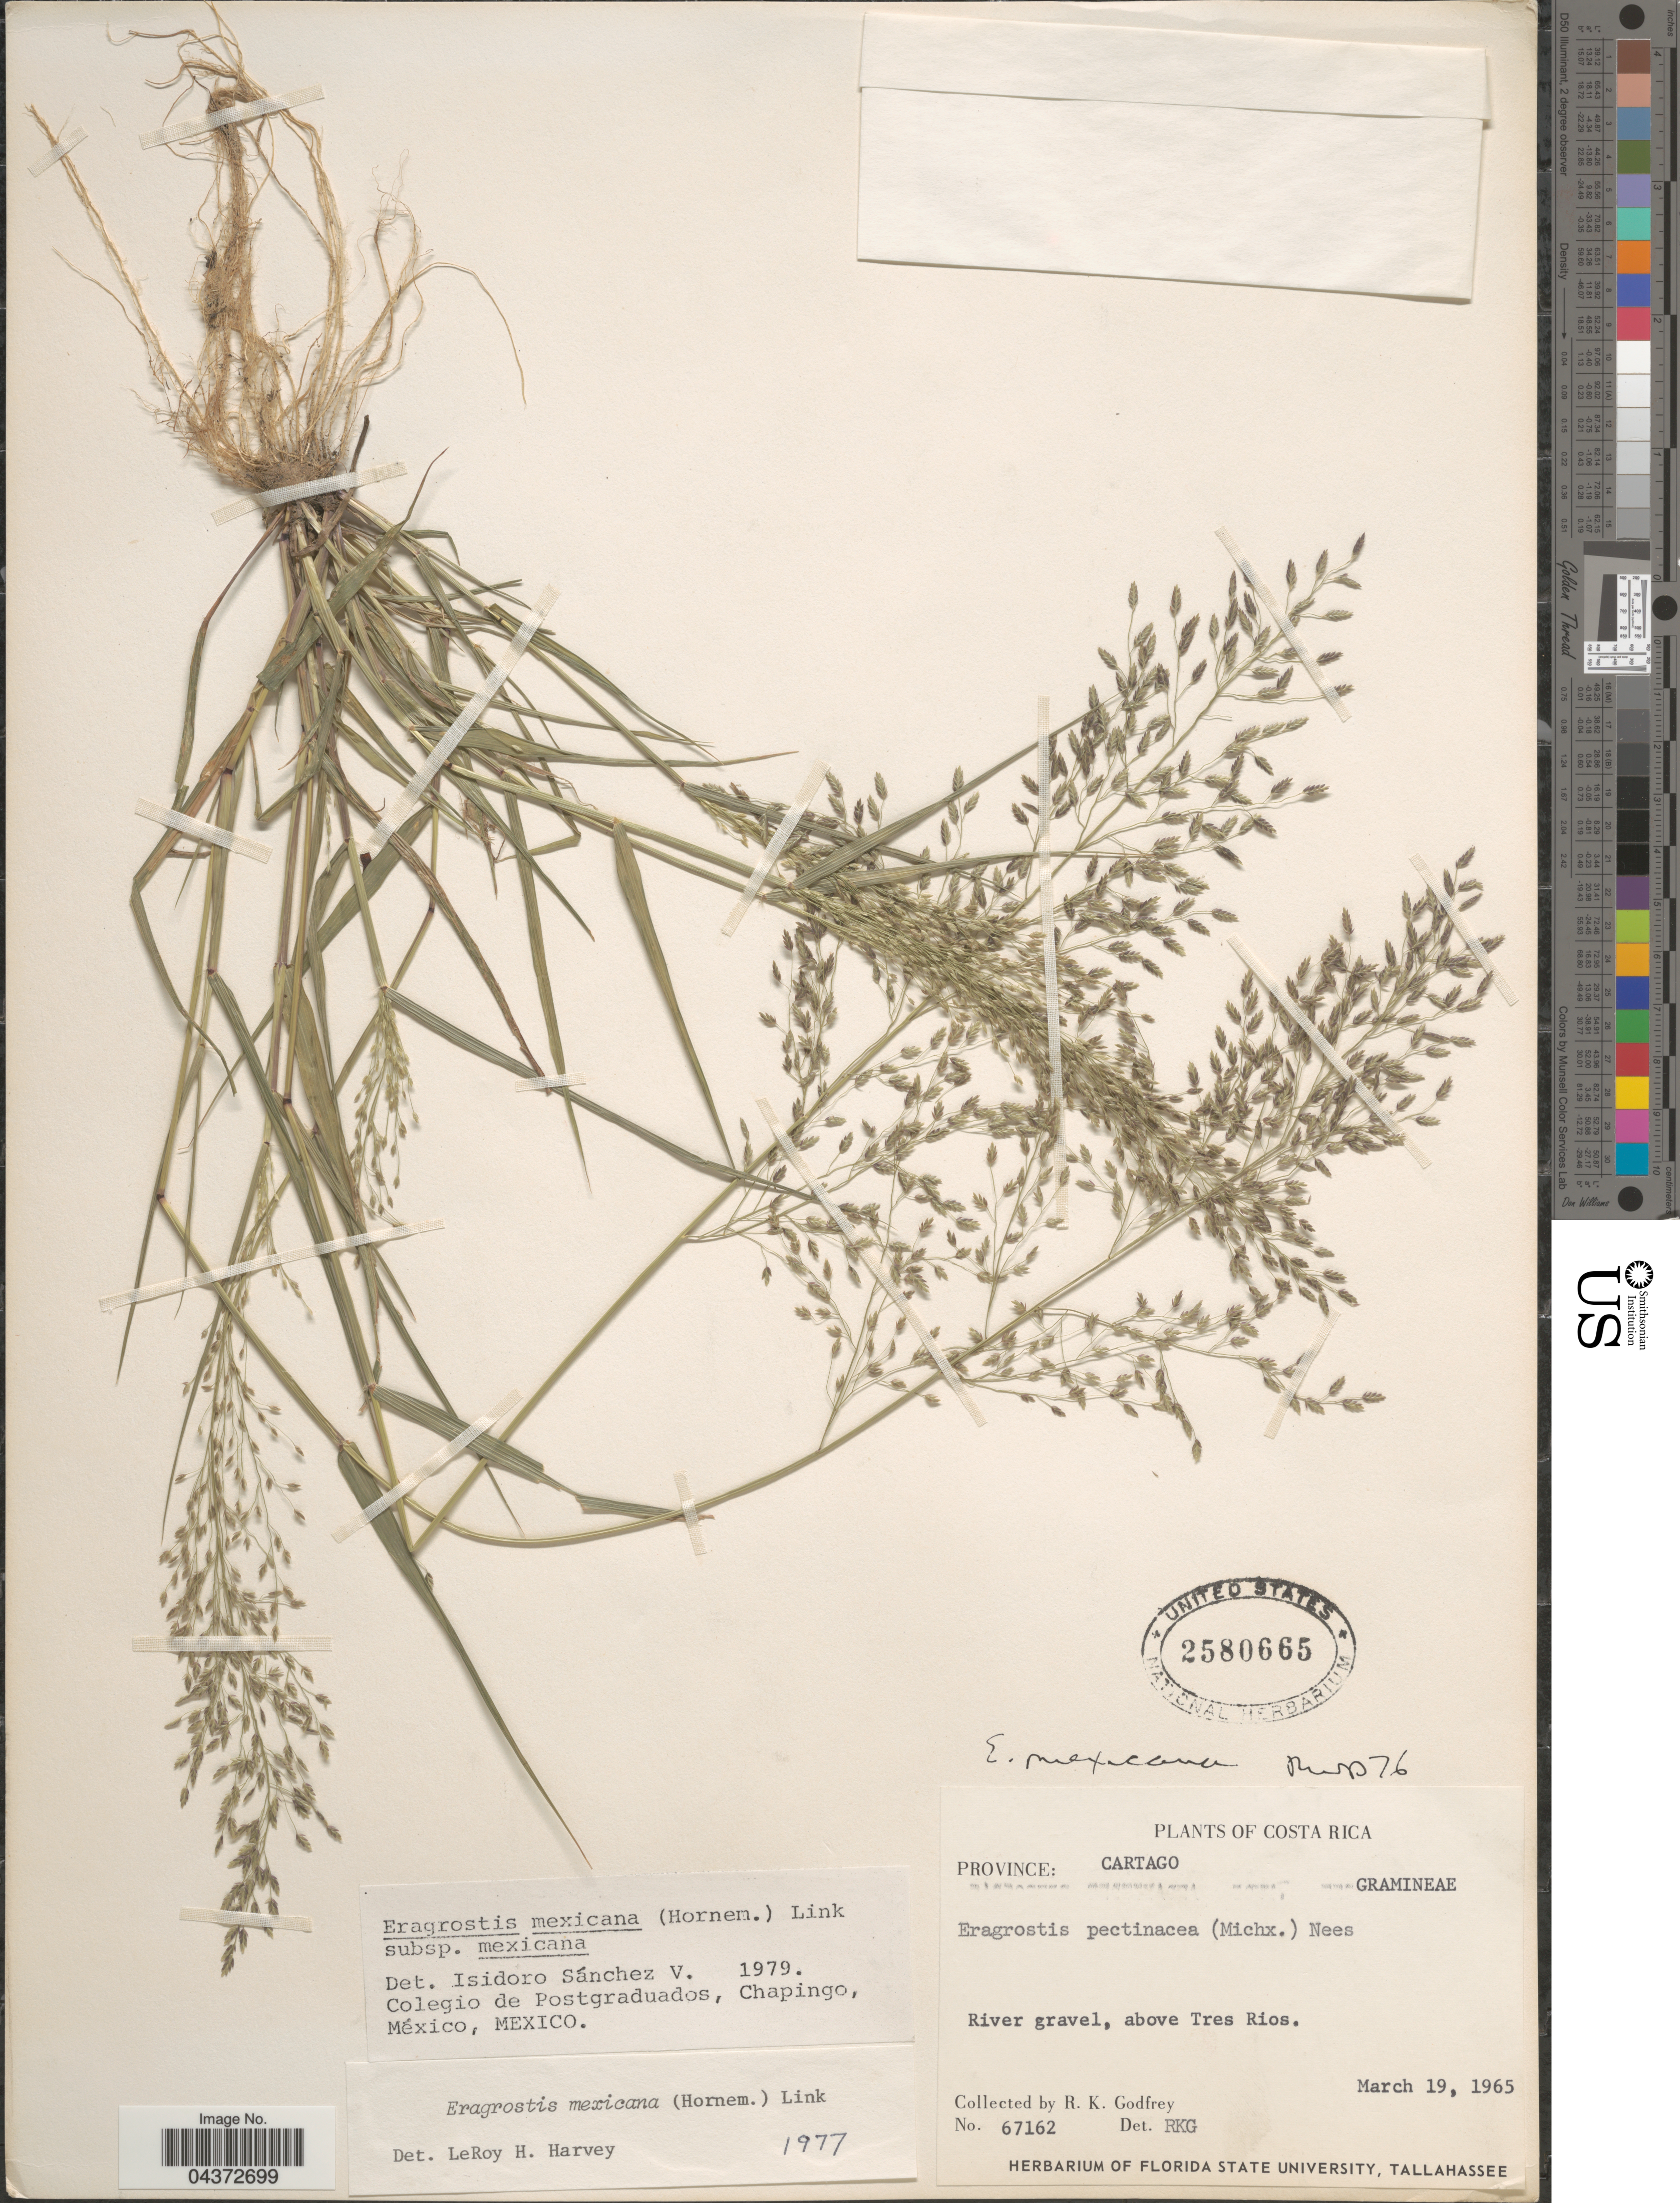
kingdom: Plantae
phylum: Tracheophyta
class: Liliopsida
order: Poales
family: Poaceae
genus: Eragrostis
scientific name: Eragrostis mexicana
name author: (Hornem.) Link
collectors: R. K. Godfrey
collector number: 67162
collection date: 1965-03-19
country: Costa Rica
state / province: Cartago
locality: River gravel, above Tres Rios.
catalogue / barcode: US 2580665